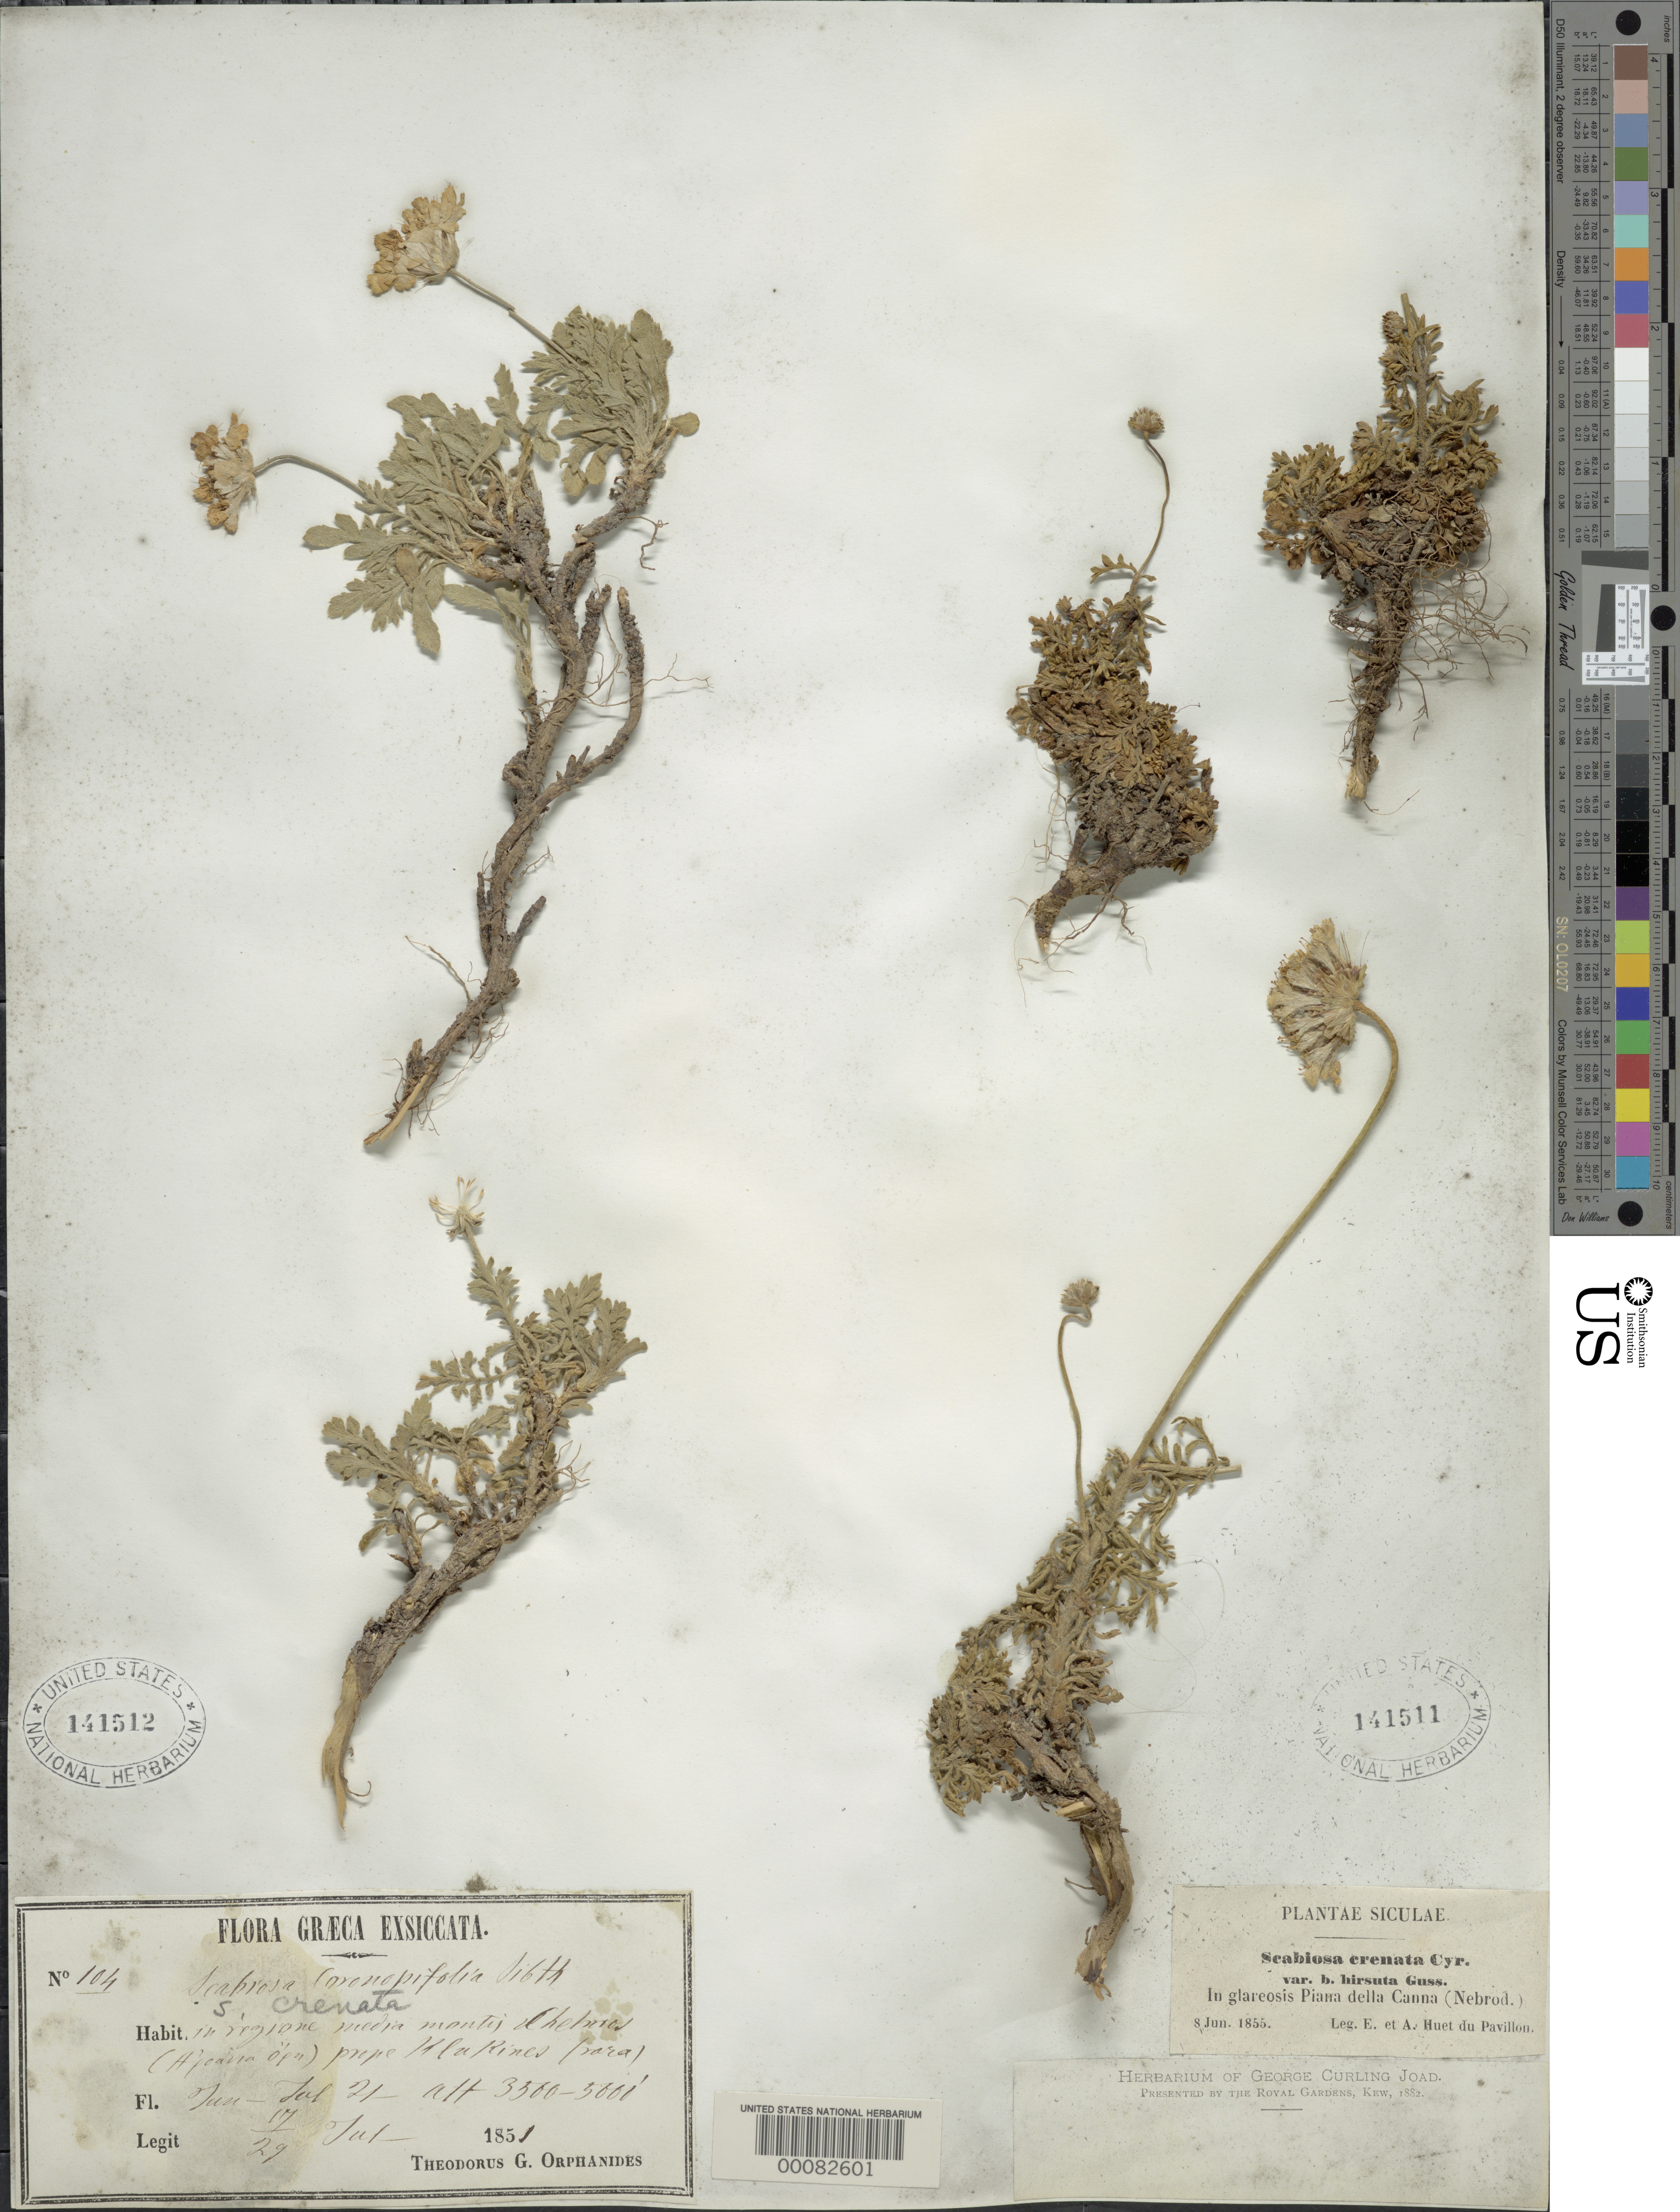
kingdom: Plantae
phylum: Tracheophyta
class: Magnoliopsida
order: Dipsacales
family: Caprifoliaceae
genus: Scabiosa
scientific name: Scabiosa crenata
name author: Cyrill.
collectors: T. G. Orphanides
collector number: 104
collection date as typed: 17 Jul 1851 to 29 Jul 1851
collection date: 1851-07-17/1851-07-29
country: Greece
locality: Near Klukines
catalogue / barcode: US 141511